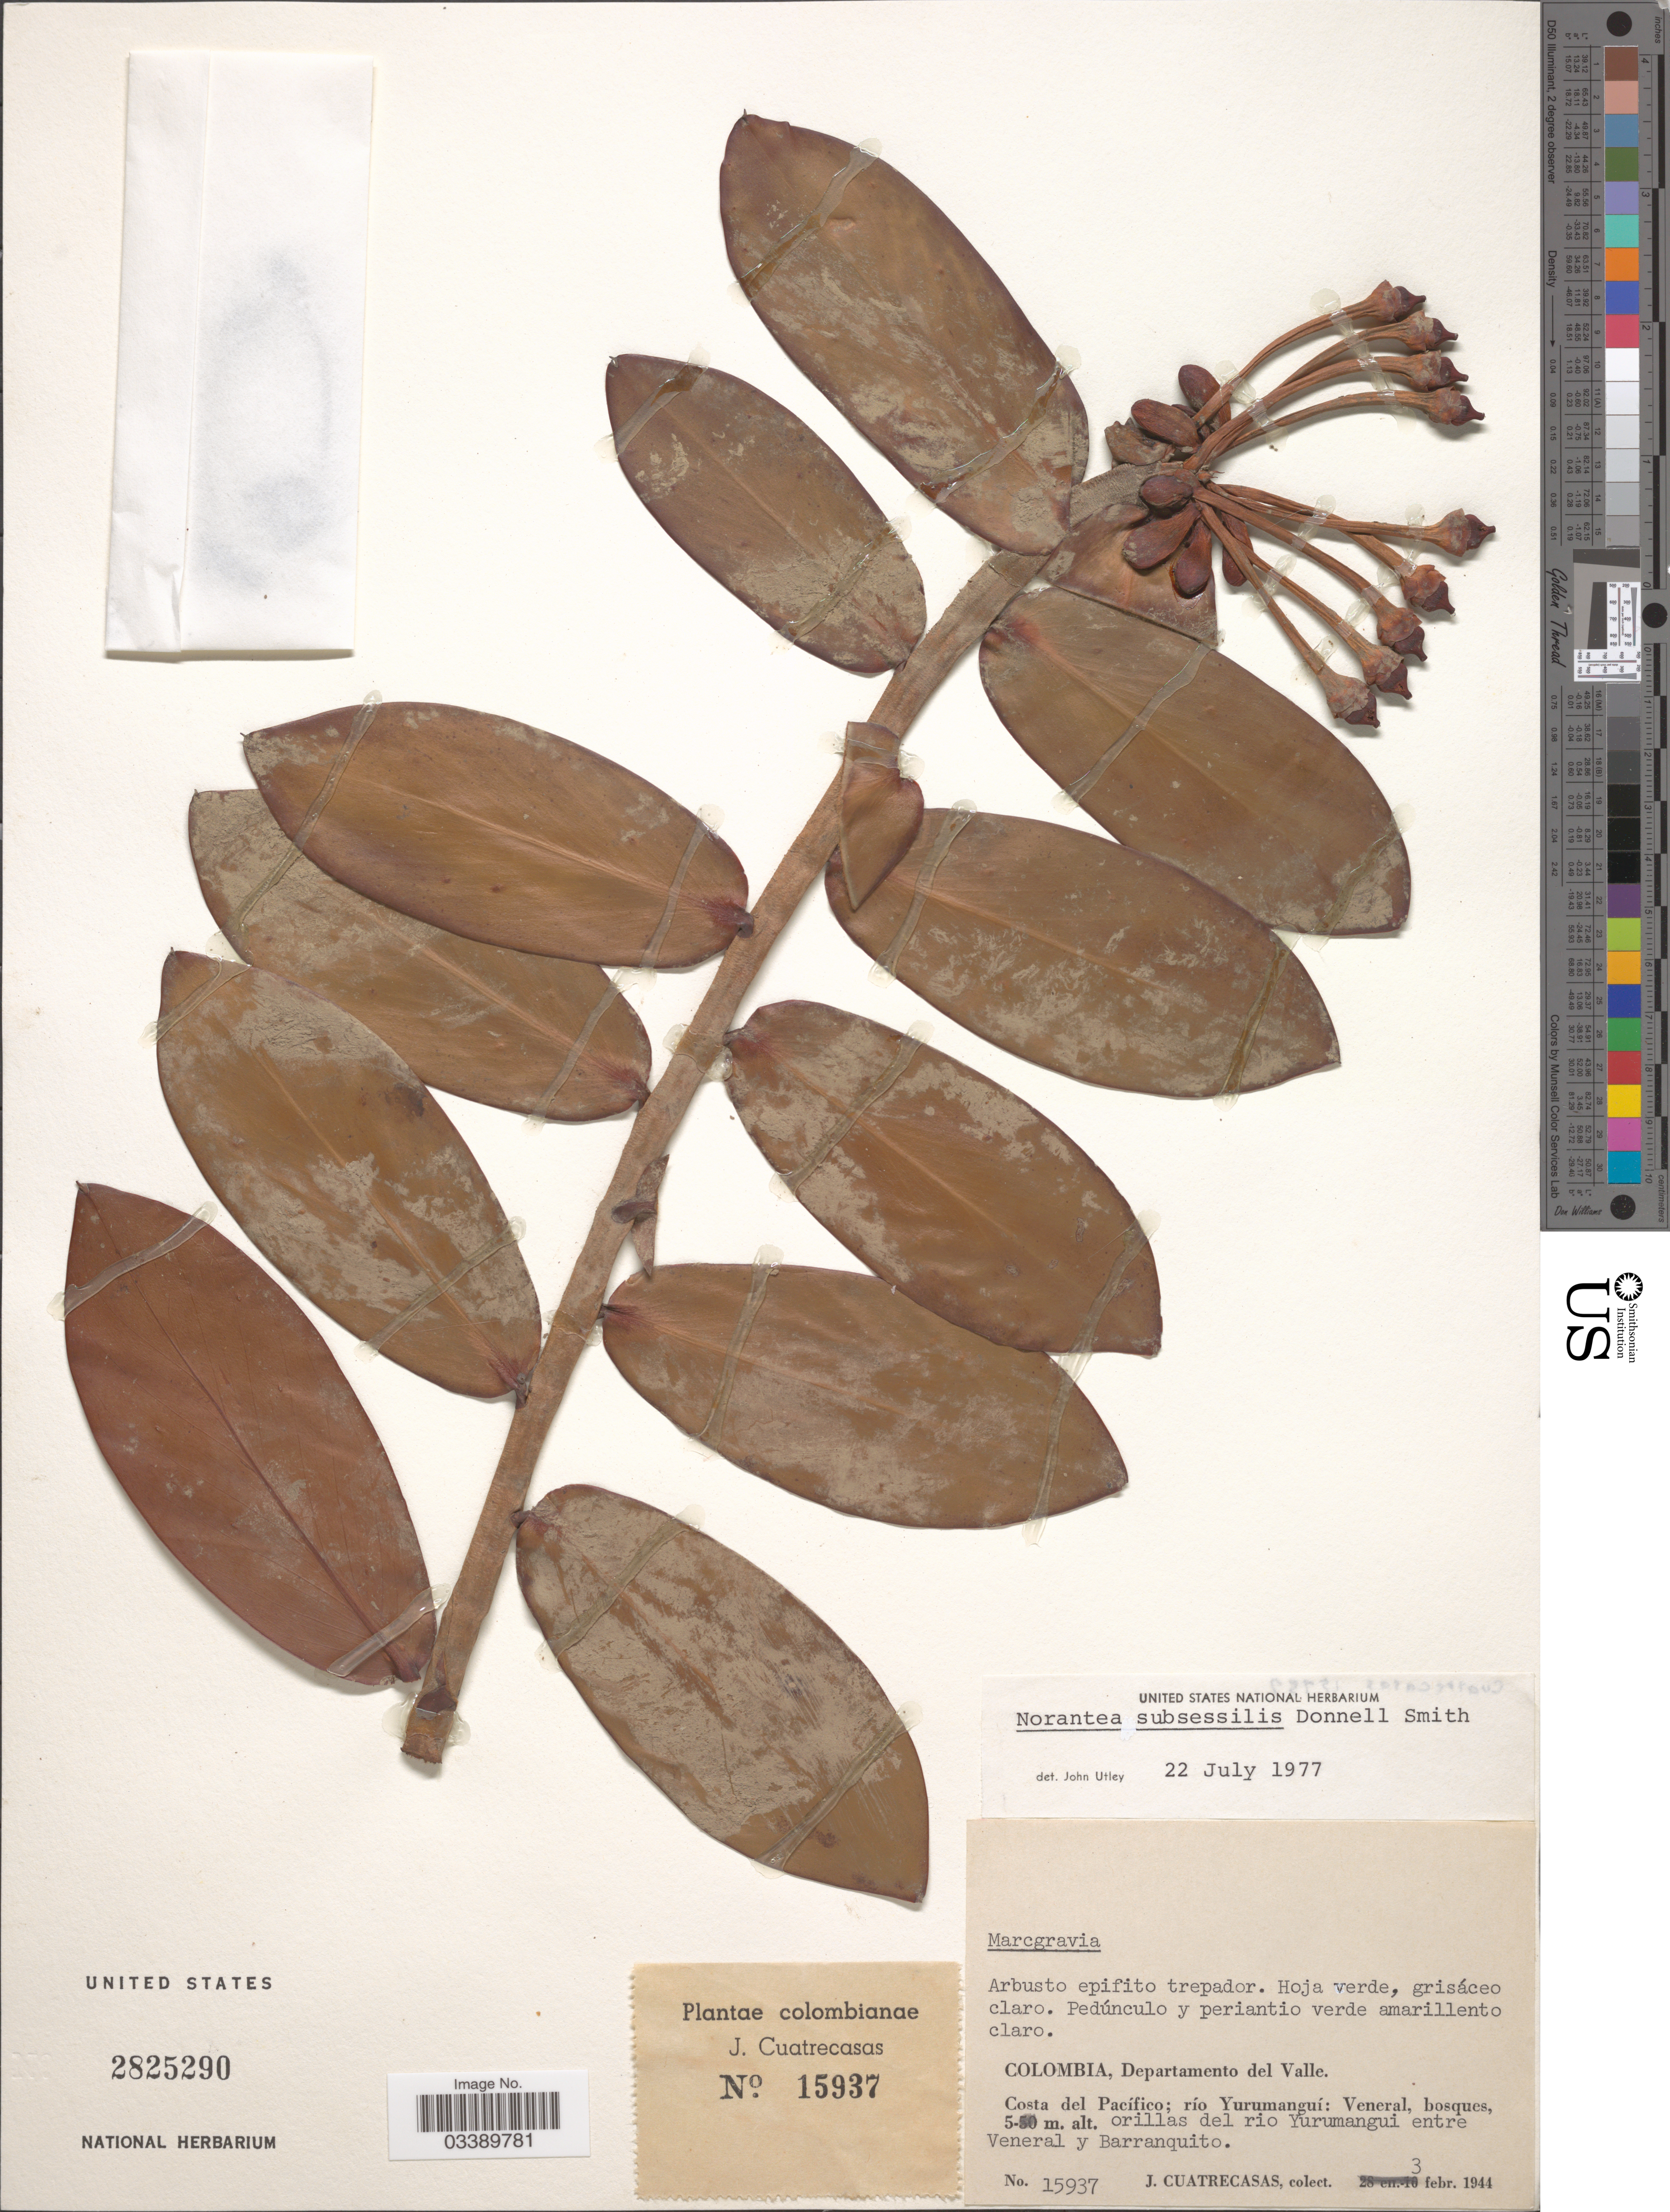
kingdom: Plantae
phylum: Tracheophyta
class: Magnoliopsida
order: Ericales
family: Marcgraviaceae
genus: Marcgraviastrum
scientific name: Marcgraviastrum subsessile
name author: (Benth.) Bedell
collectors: J. Cuatrecasas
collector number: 15937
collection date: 1944-02-03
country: Colombia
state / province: Valle del Cauca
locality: Departamento del Valle. Costa del Pacífico; río Yurumanguí: Veneral, bosques. Orillas del rio Yurumangui entre Veneral y Barranquito.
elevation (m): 5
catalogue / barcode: US 2825290